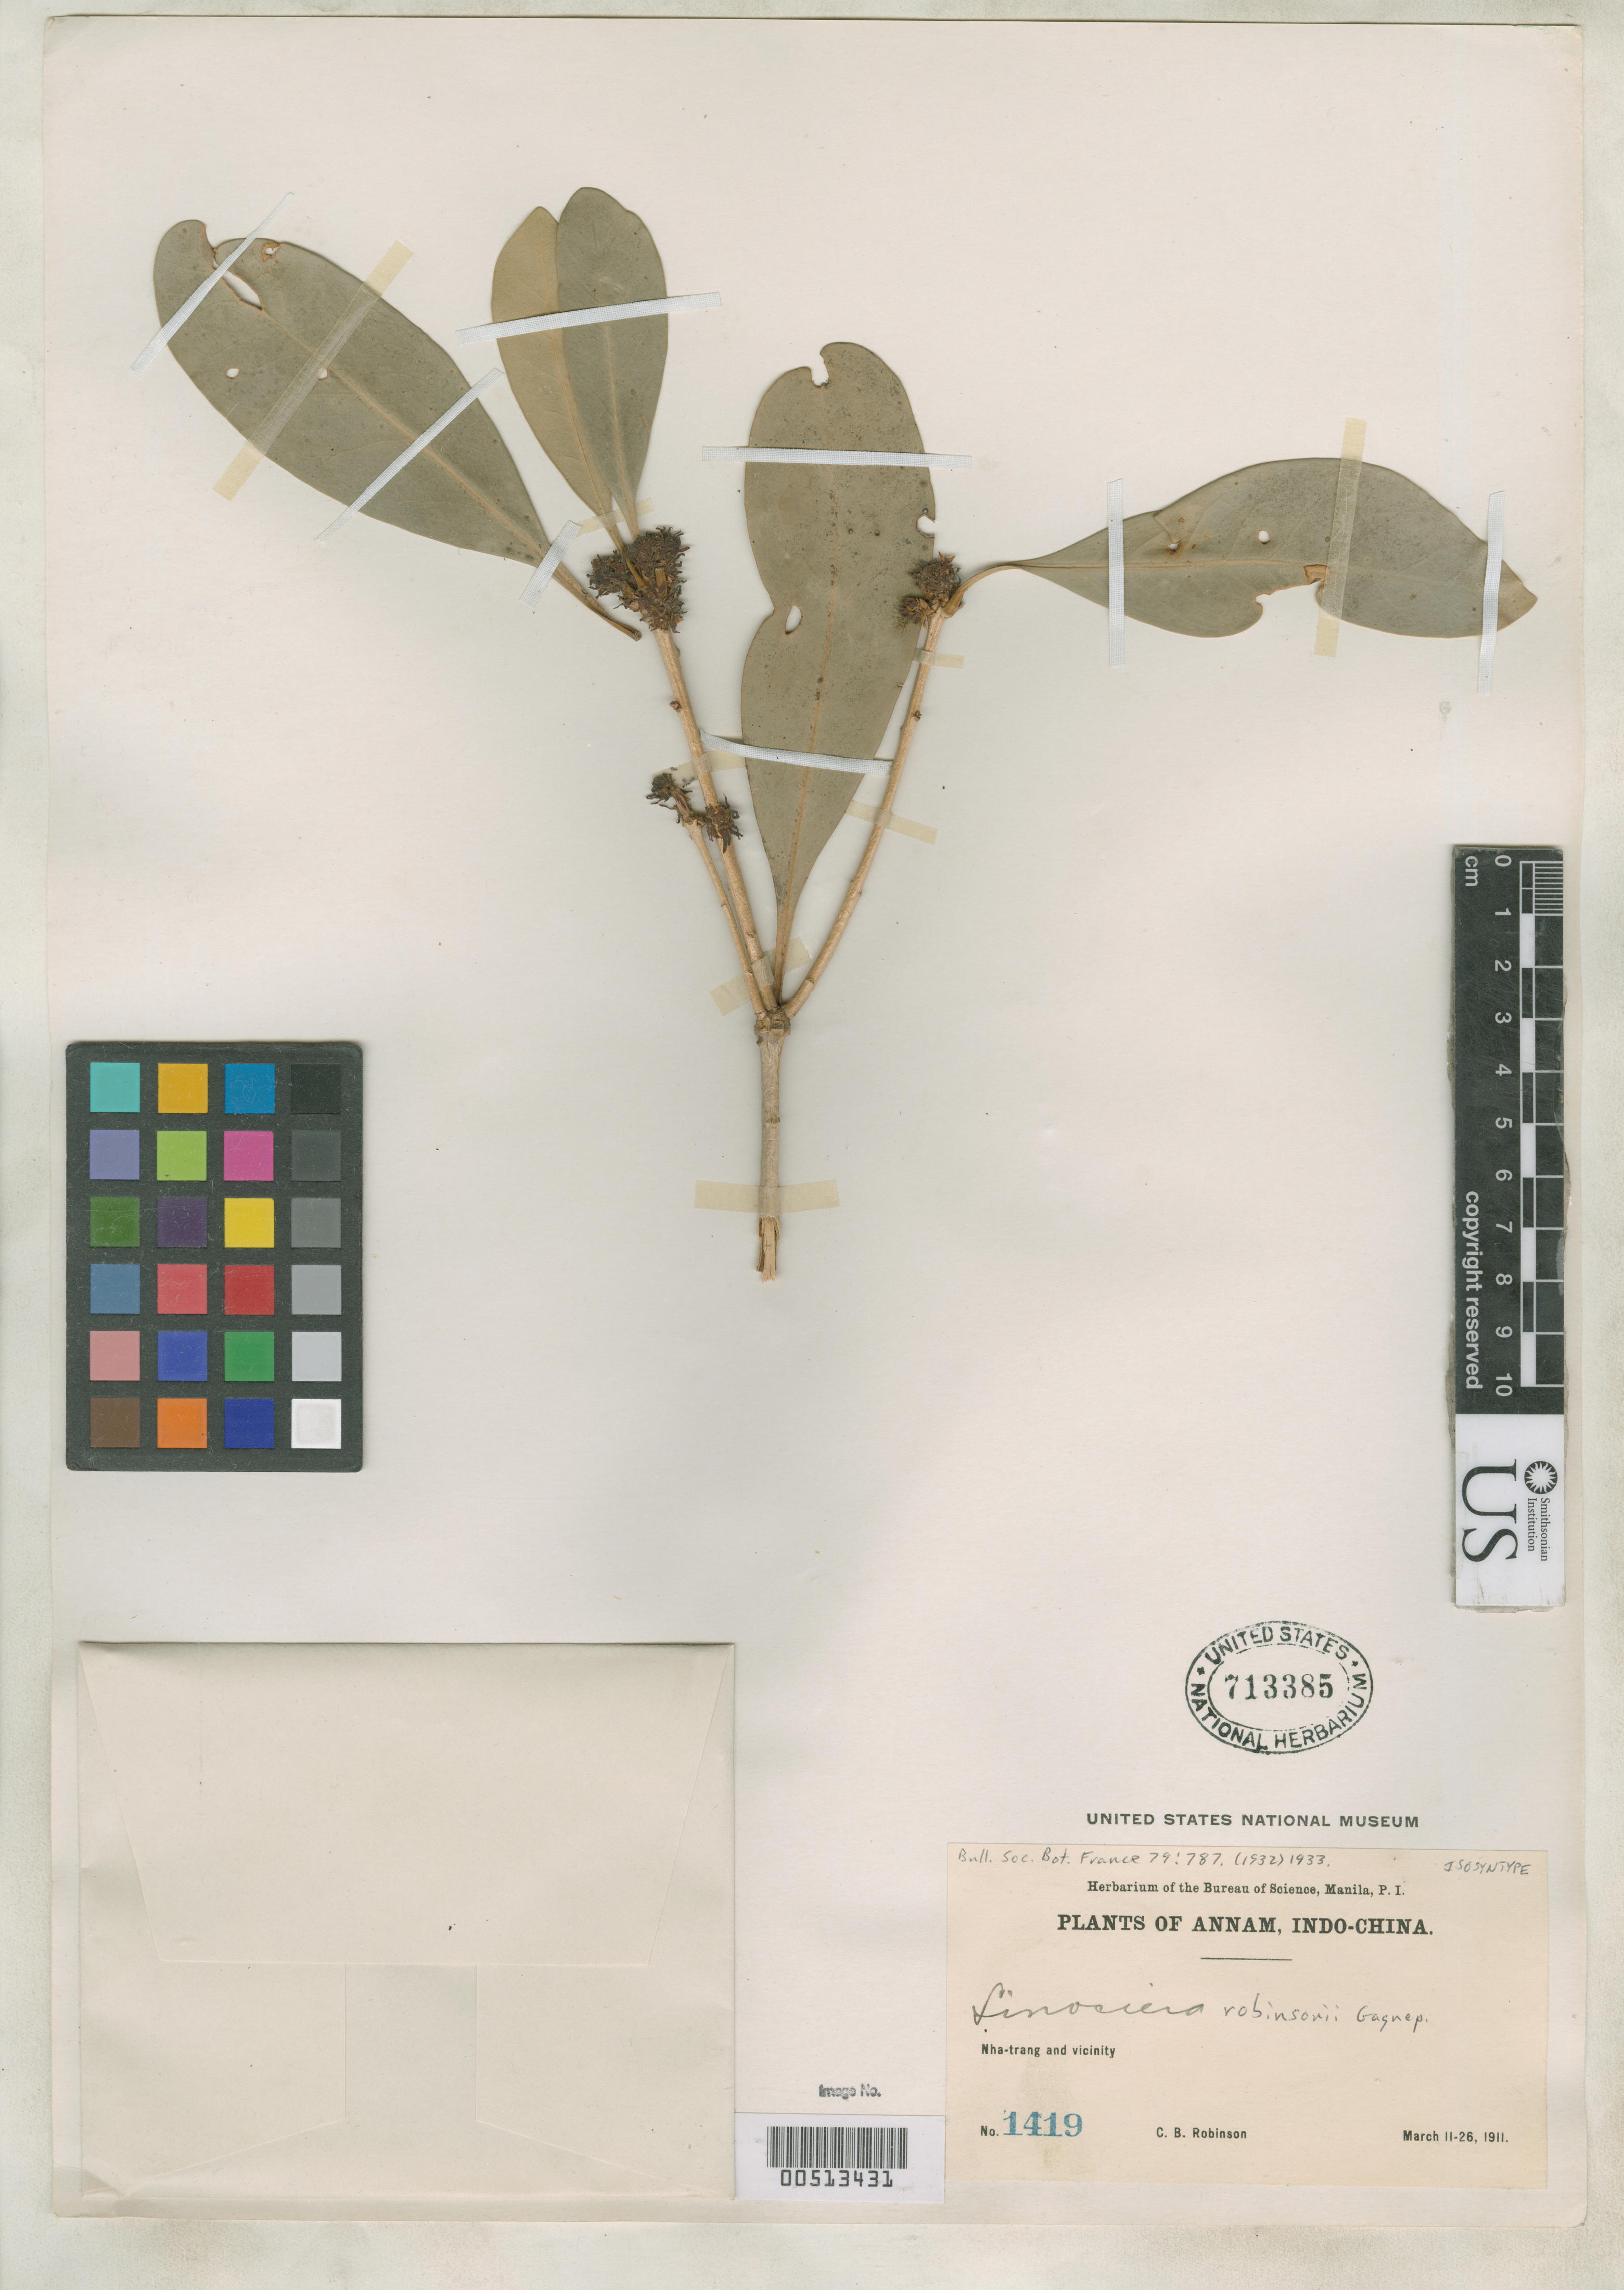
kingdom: Plantae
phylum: Tracheophyta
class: Magnoliopsida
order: Lamiales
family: Oleaceae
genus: Linociera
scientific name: Linociera robinsonii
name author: Gagnep.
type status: Isosyntype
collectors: C. Robinson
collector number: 1419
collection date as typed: Mar 1911 to 26 Mar 1911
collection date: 1911-03/1911-03-26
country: Vietnam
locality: Nha-trang & vicinity.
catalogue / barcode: US 713385